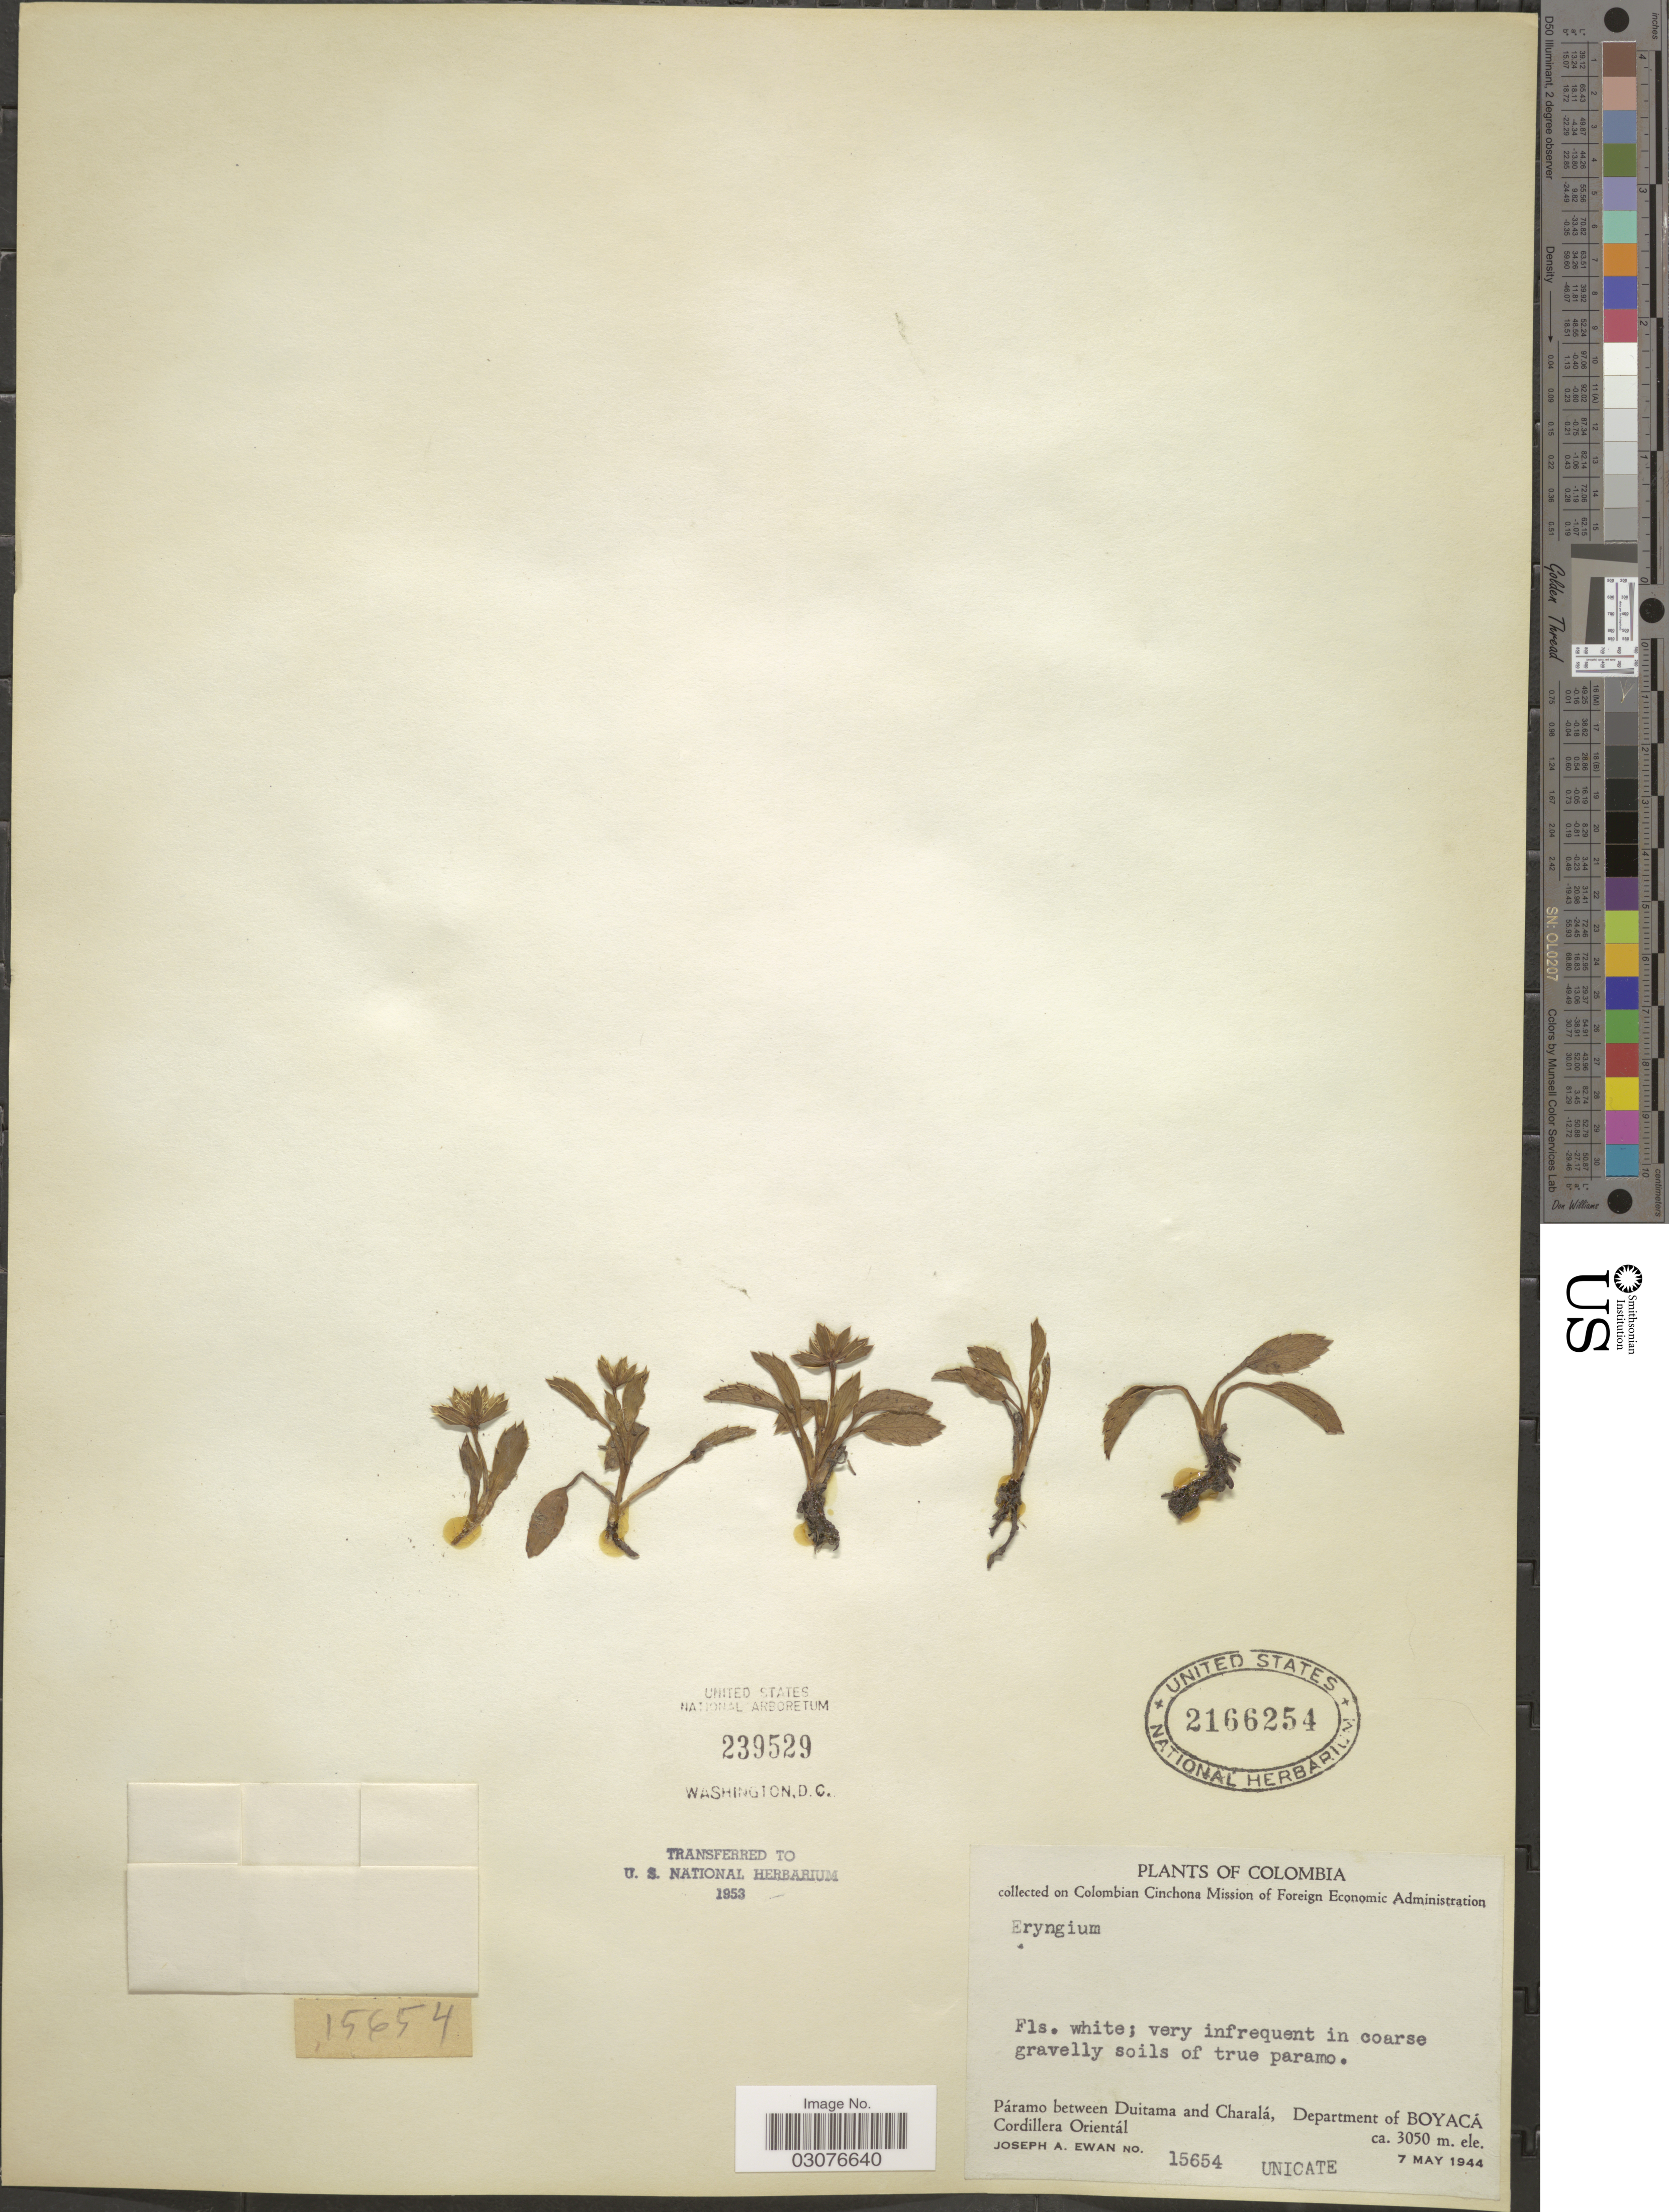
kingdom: Plantae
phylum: Tracheophyta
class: Magnoliopsida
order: Apiales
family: Apiaceae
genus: Eryngium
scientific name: Eryngium humile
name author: Cav.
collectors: J. A. Ewan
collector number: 15654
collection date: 1944-05-07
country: Colombia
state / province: Boyacá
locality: Páramo between Duitama and Charalá, Department of Boyaca, Cordillera Orientál.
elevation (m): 3050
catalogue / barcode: US 2166254